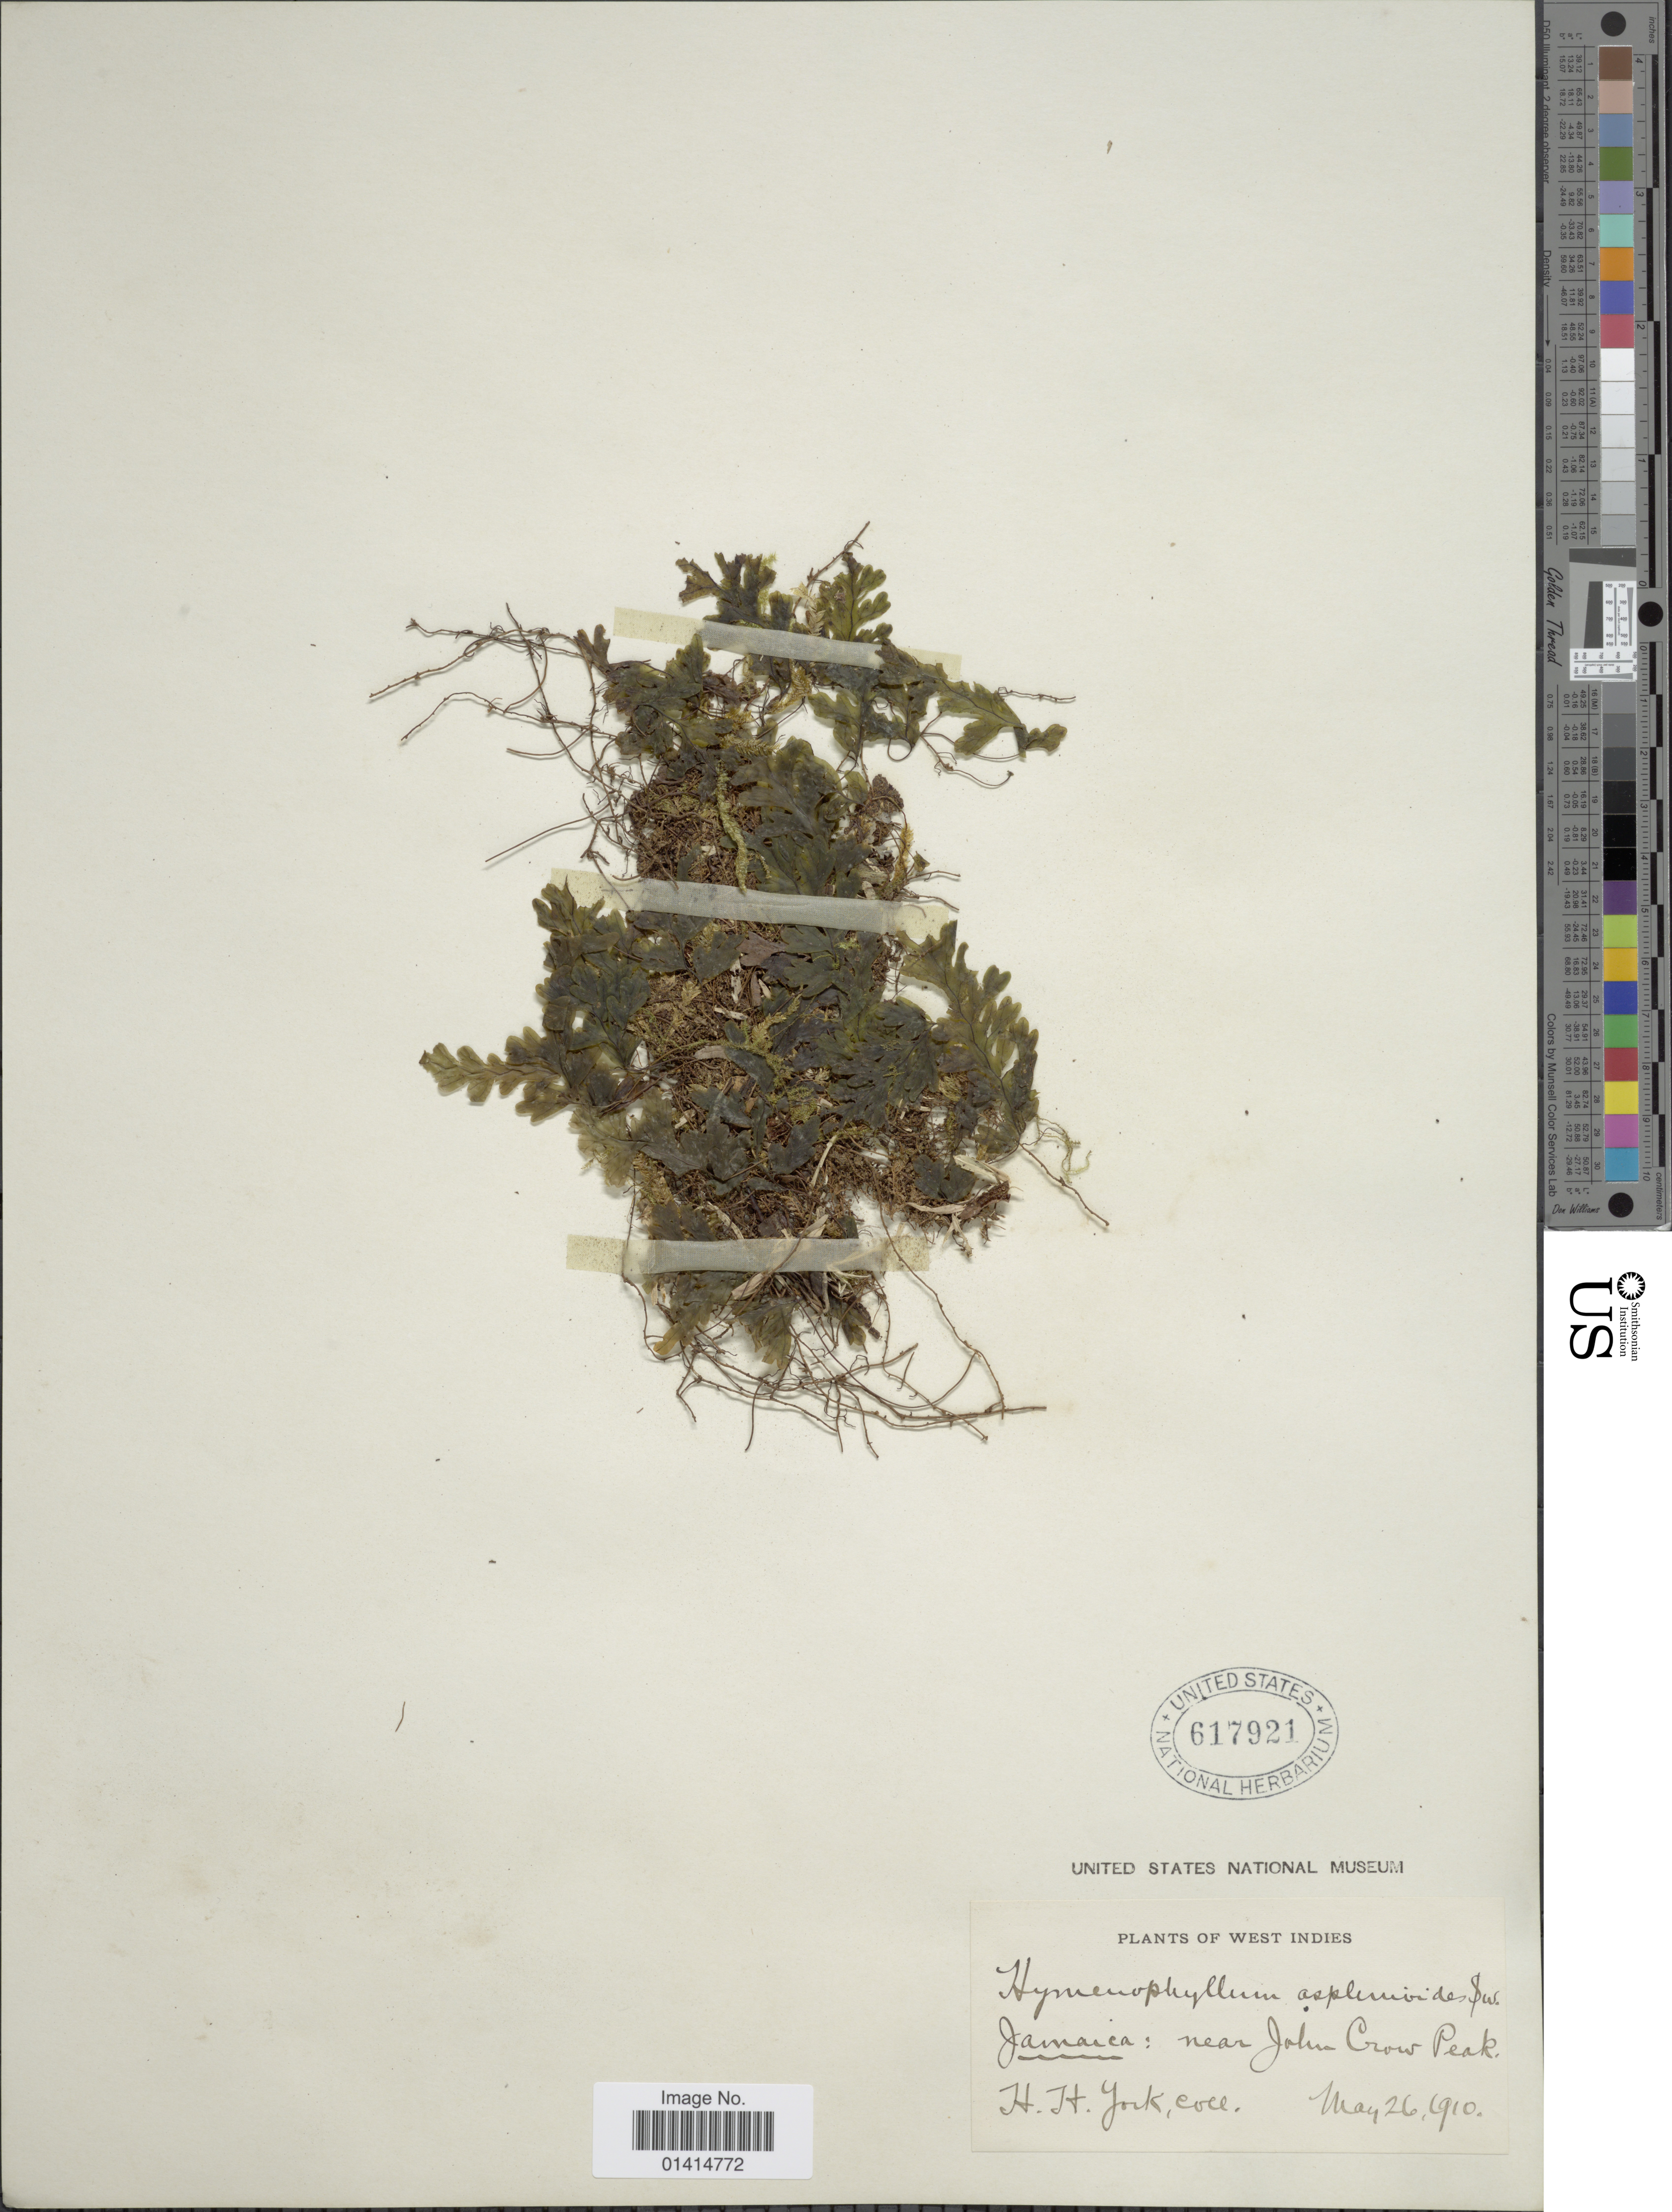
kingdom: Plantae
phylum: Tracheophyta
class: Polypodiopsida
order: Hymenophyllales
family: Hymenophyllaceae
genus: Hymenophyllum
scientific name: Hymenophyllum asplenioides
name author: (Sw.) Sw.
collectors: H. York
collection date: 1910-05-26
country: Jamaica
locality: Near John Crow Peak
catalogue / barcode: US 617921